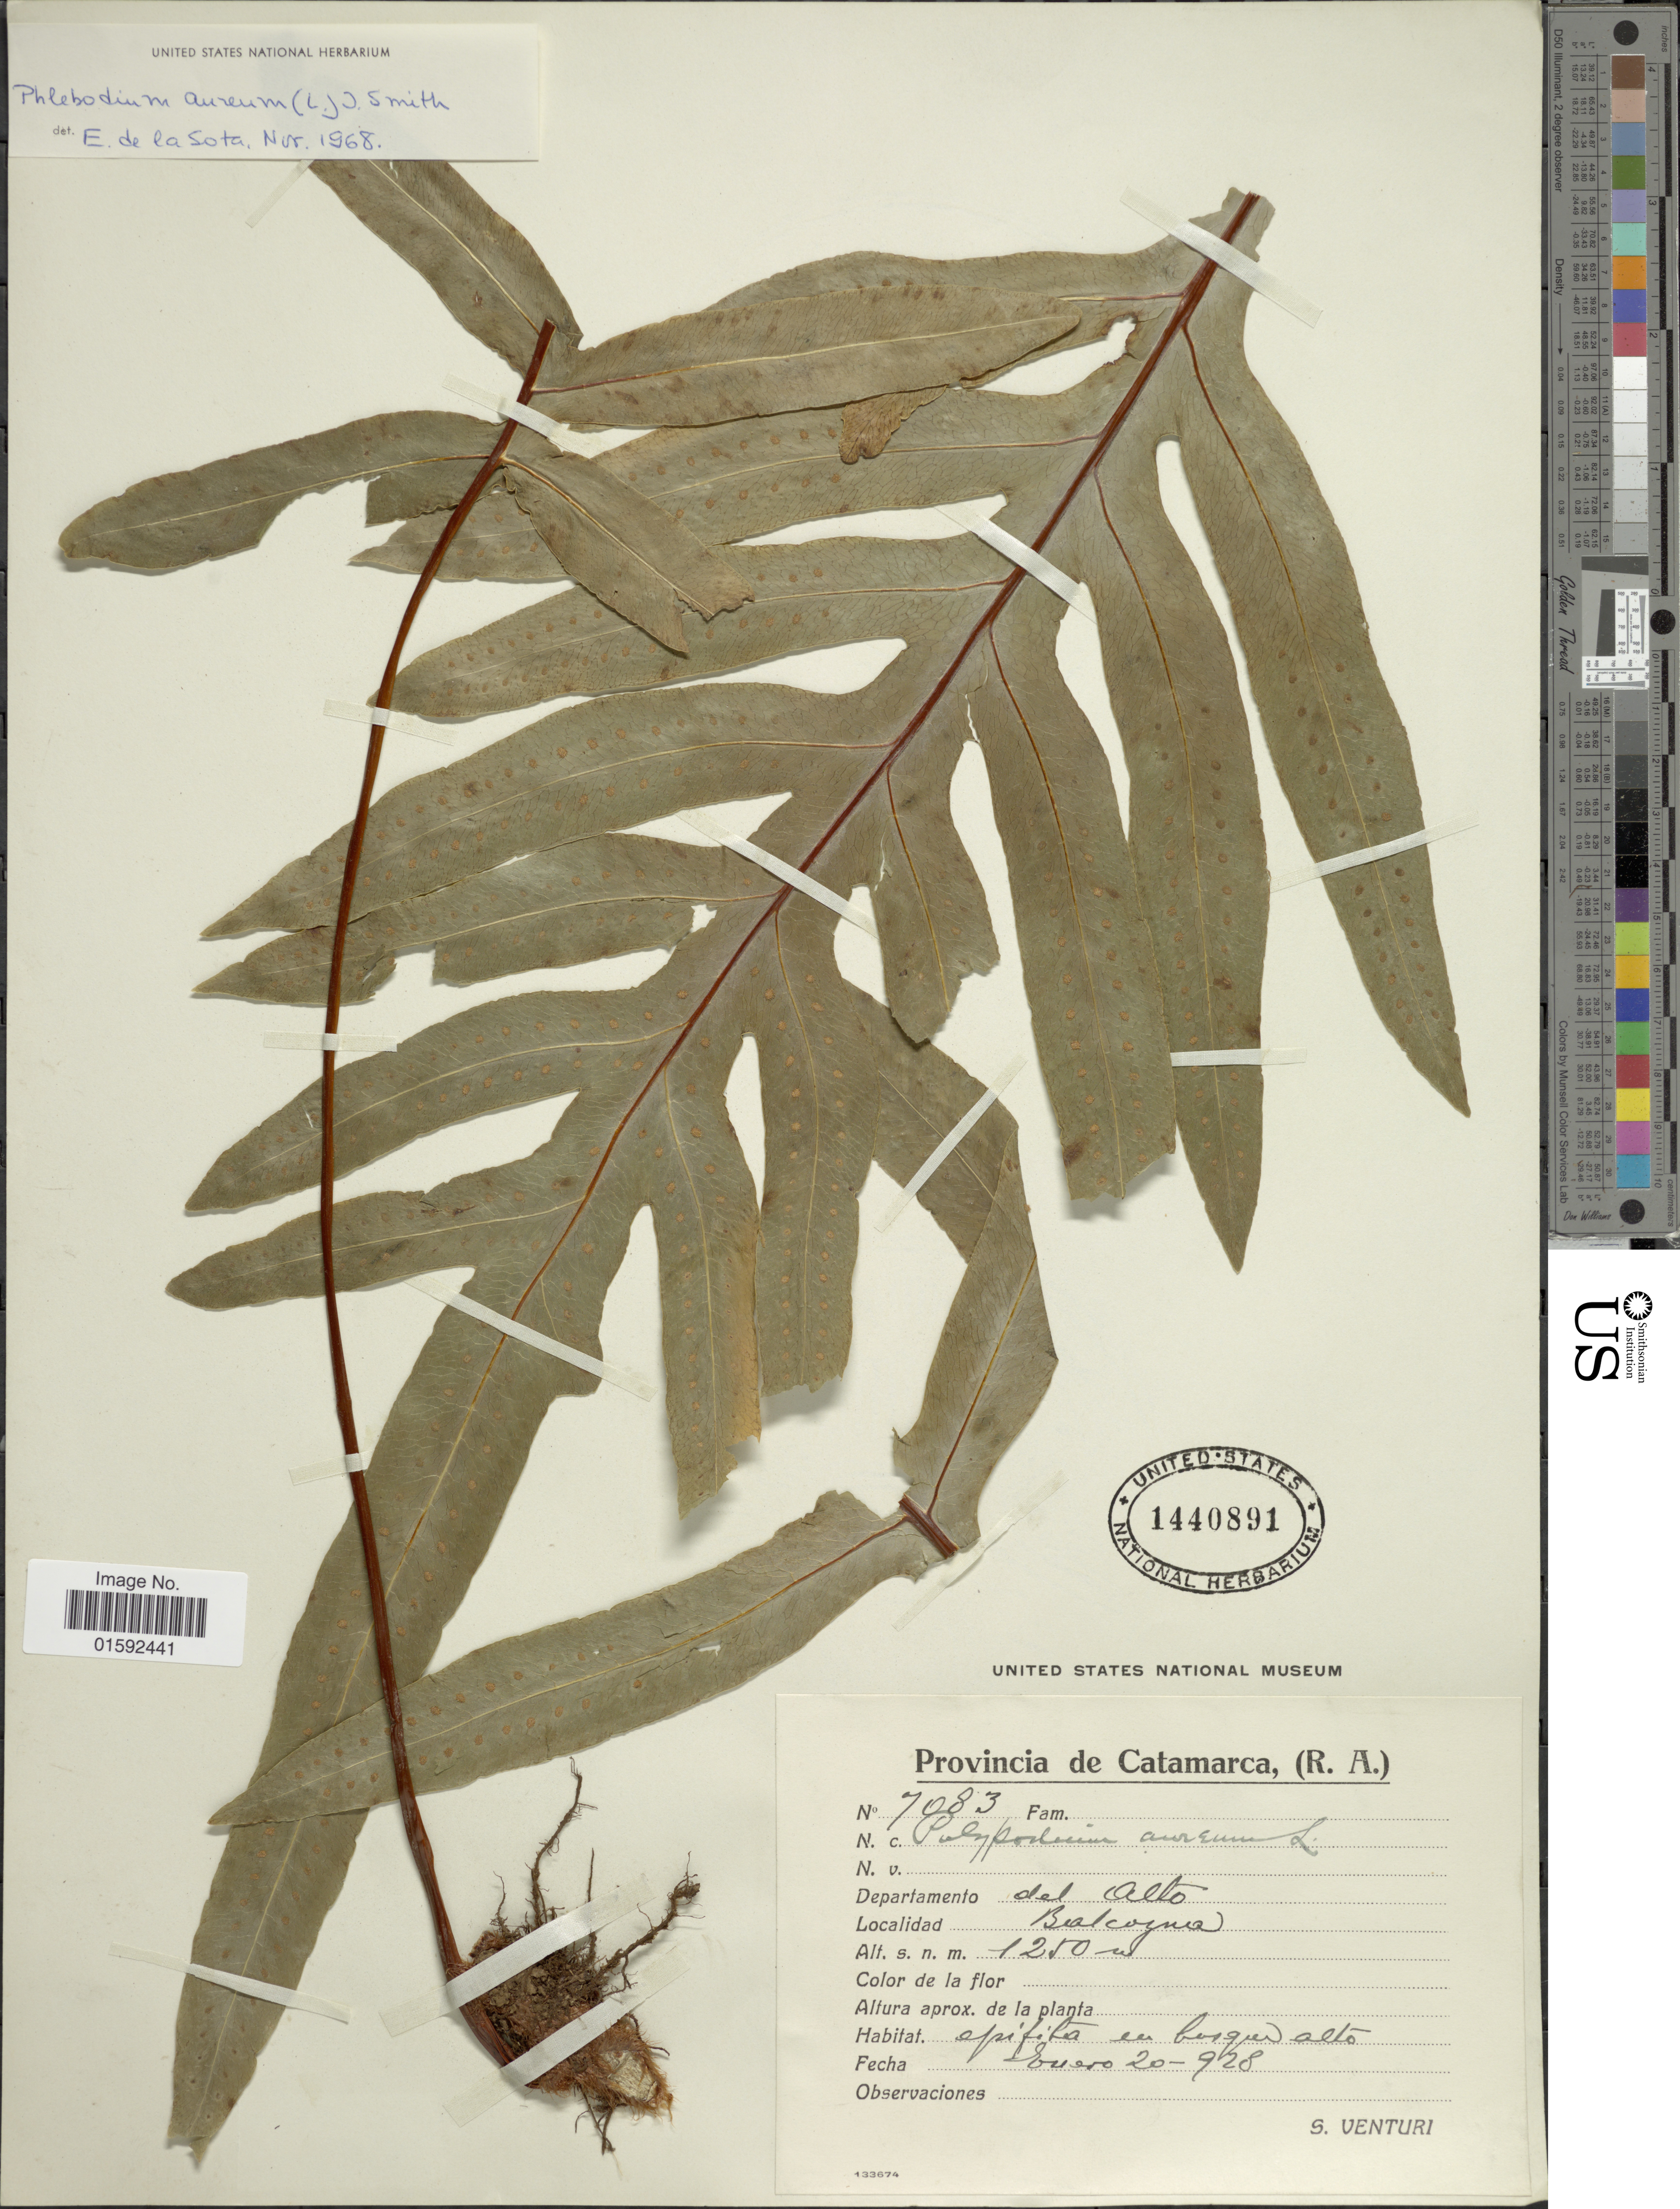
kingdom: Plantae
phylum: Tracheophyta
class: Polypodiopsida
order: Polypodiales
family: Polypodiaceae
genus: Phlebodium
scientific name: Phlebodium aureum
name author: (L.) J. Sm.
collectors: S. Venturi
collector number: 7083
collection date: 1928-01-20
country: Argentina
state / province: Catamarca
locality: Departamento: del Alto, Balcozna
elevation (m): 1250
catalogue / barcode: US 1440891